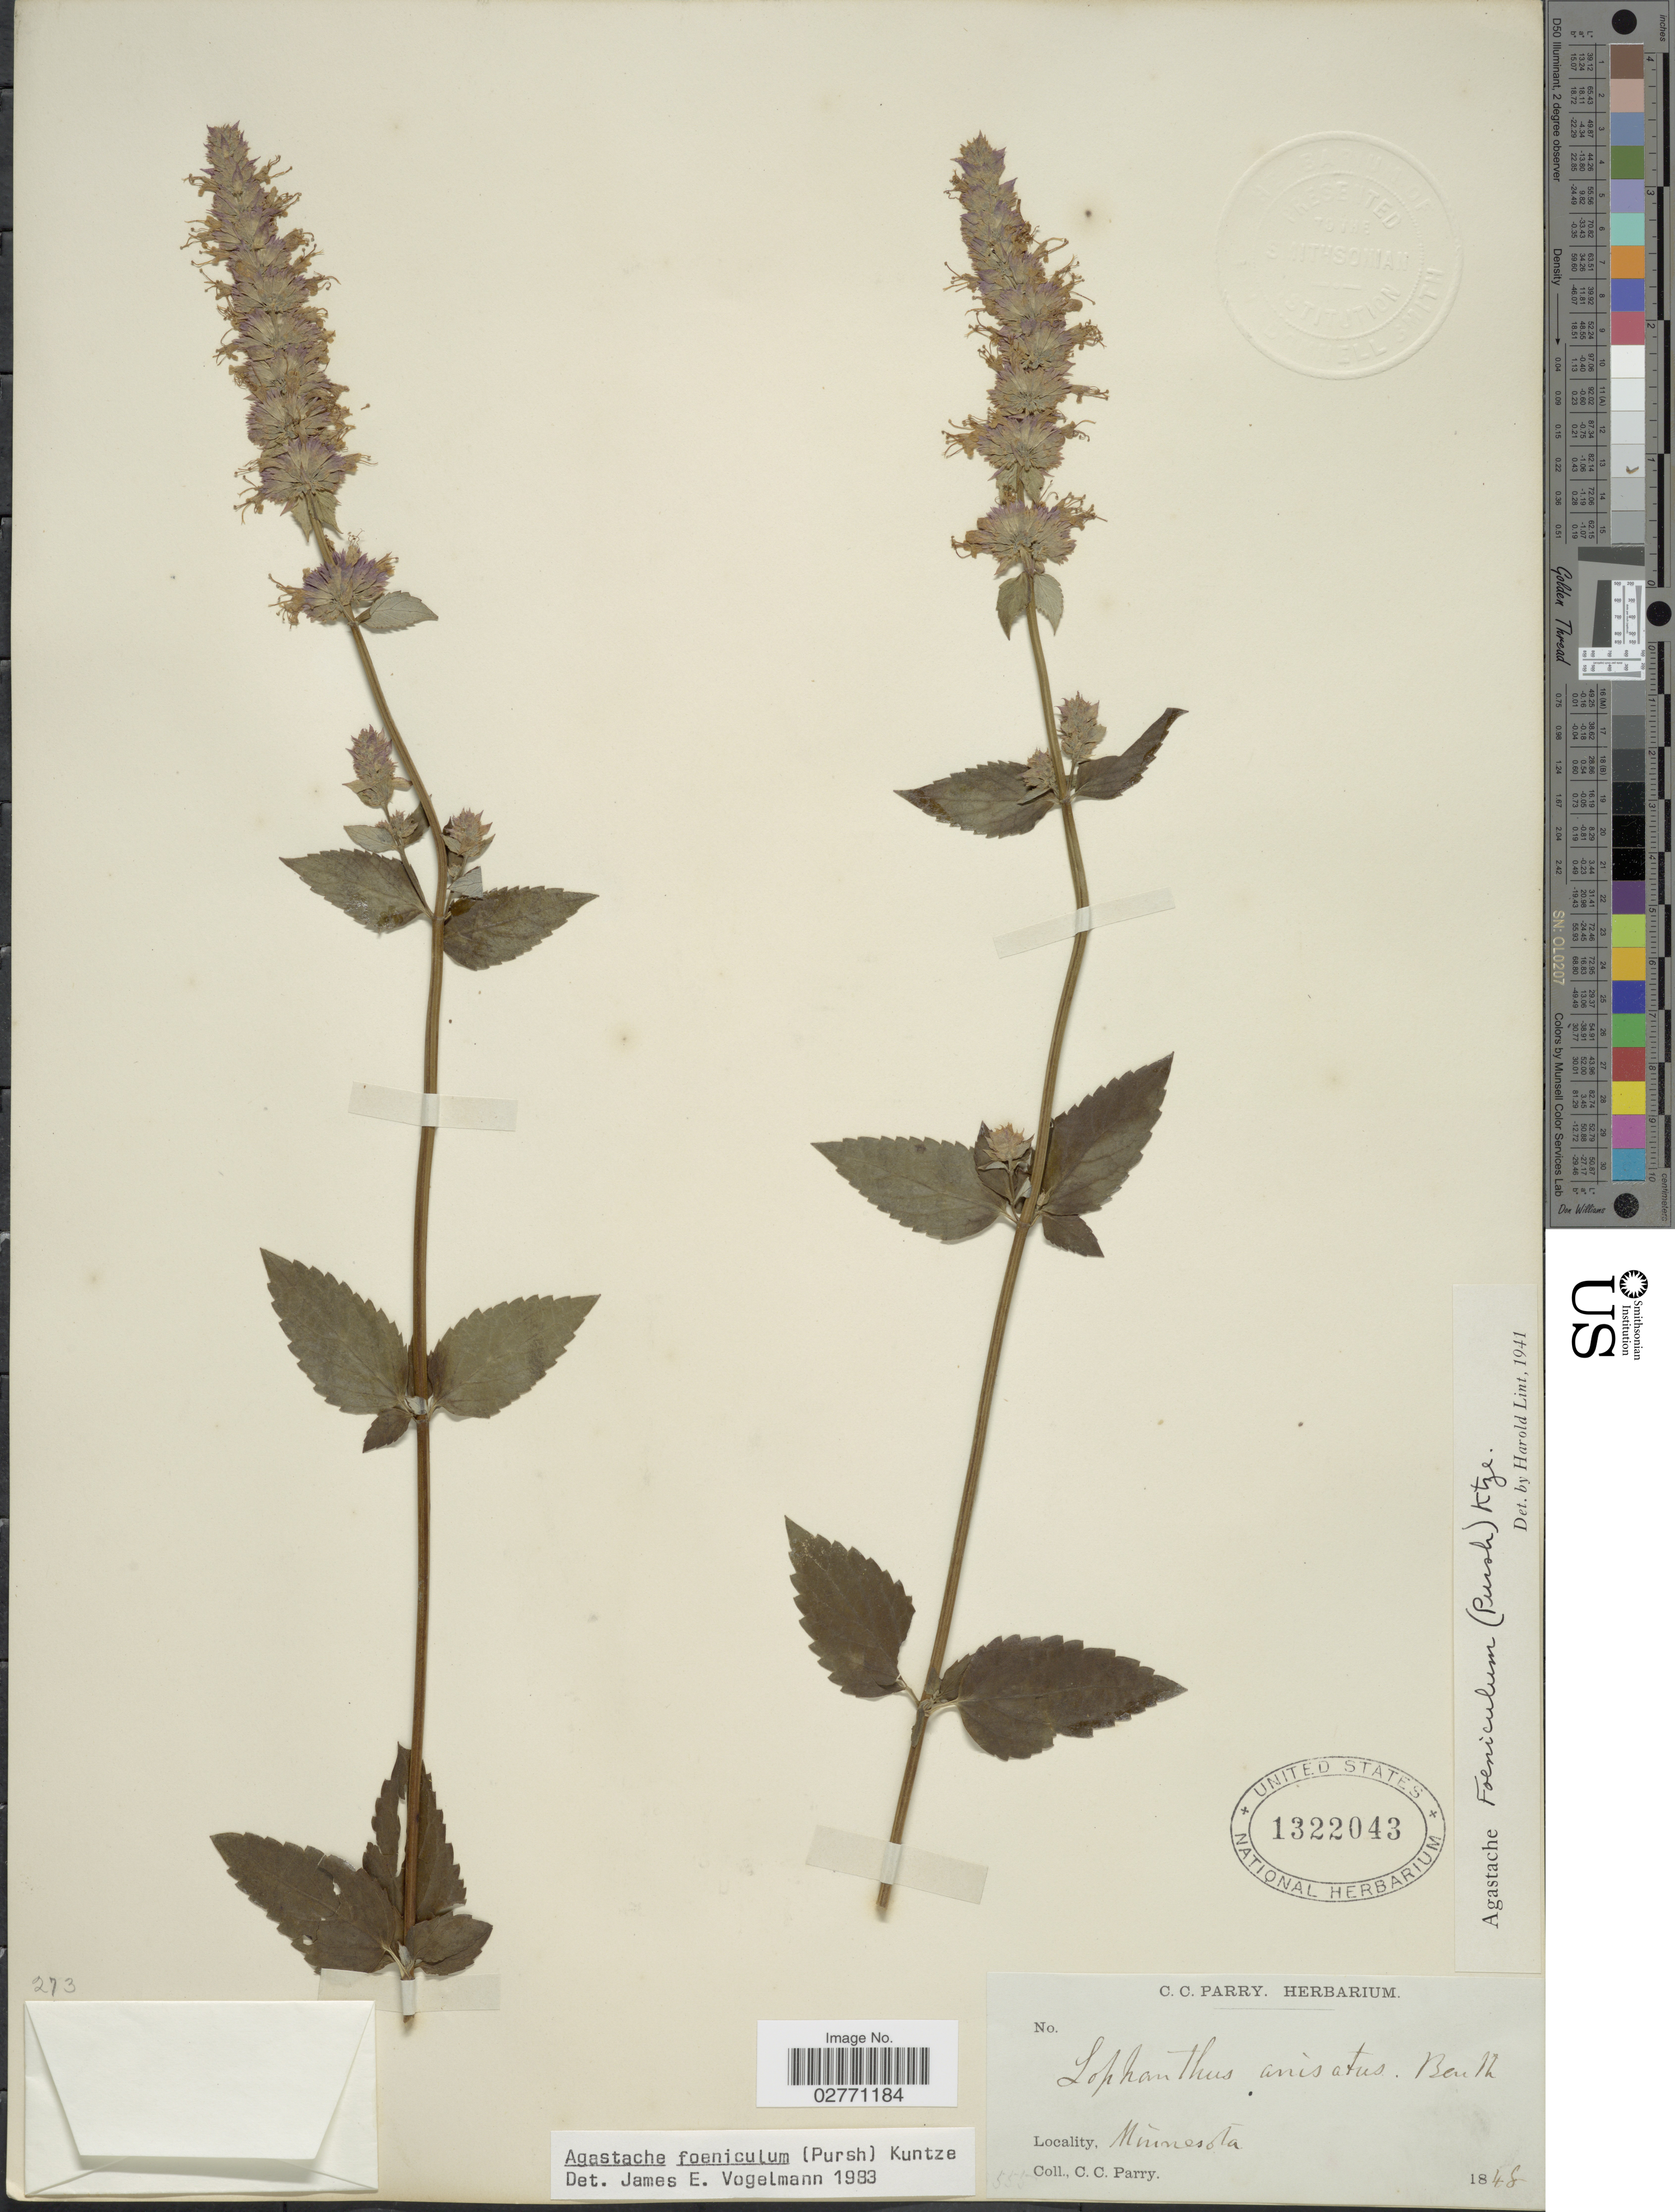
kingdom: Plantae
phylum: Tracheophyta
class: Magnoliopsida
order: Lamiales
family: Lamiaceae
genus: Agastache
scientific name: Agastache foeniculum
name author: (Pursh) Kuntze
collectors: C. C. Parry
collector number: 555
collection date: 1848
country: United States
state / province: Minnesota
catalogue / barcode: US 1322043